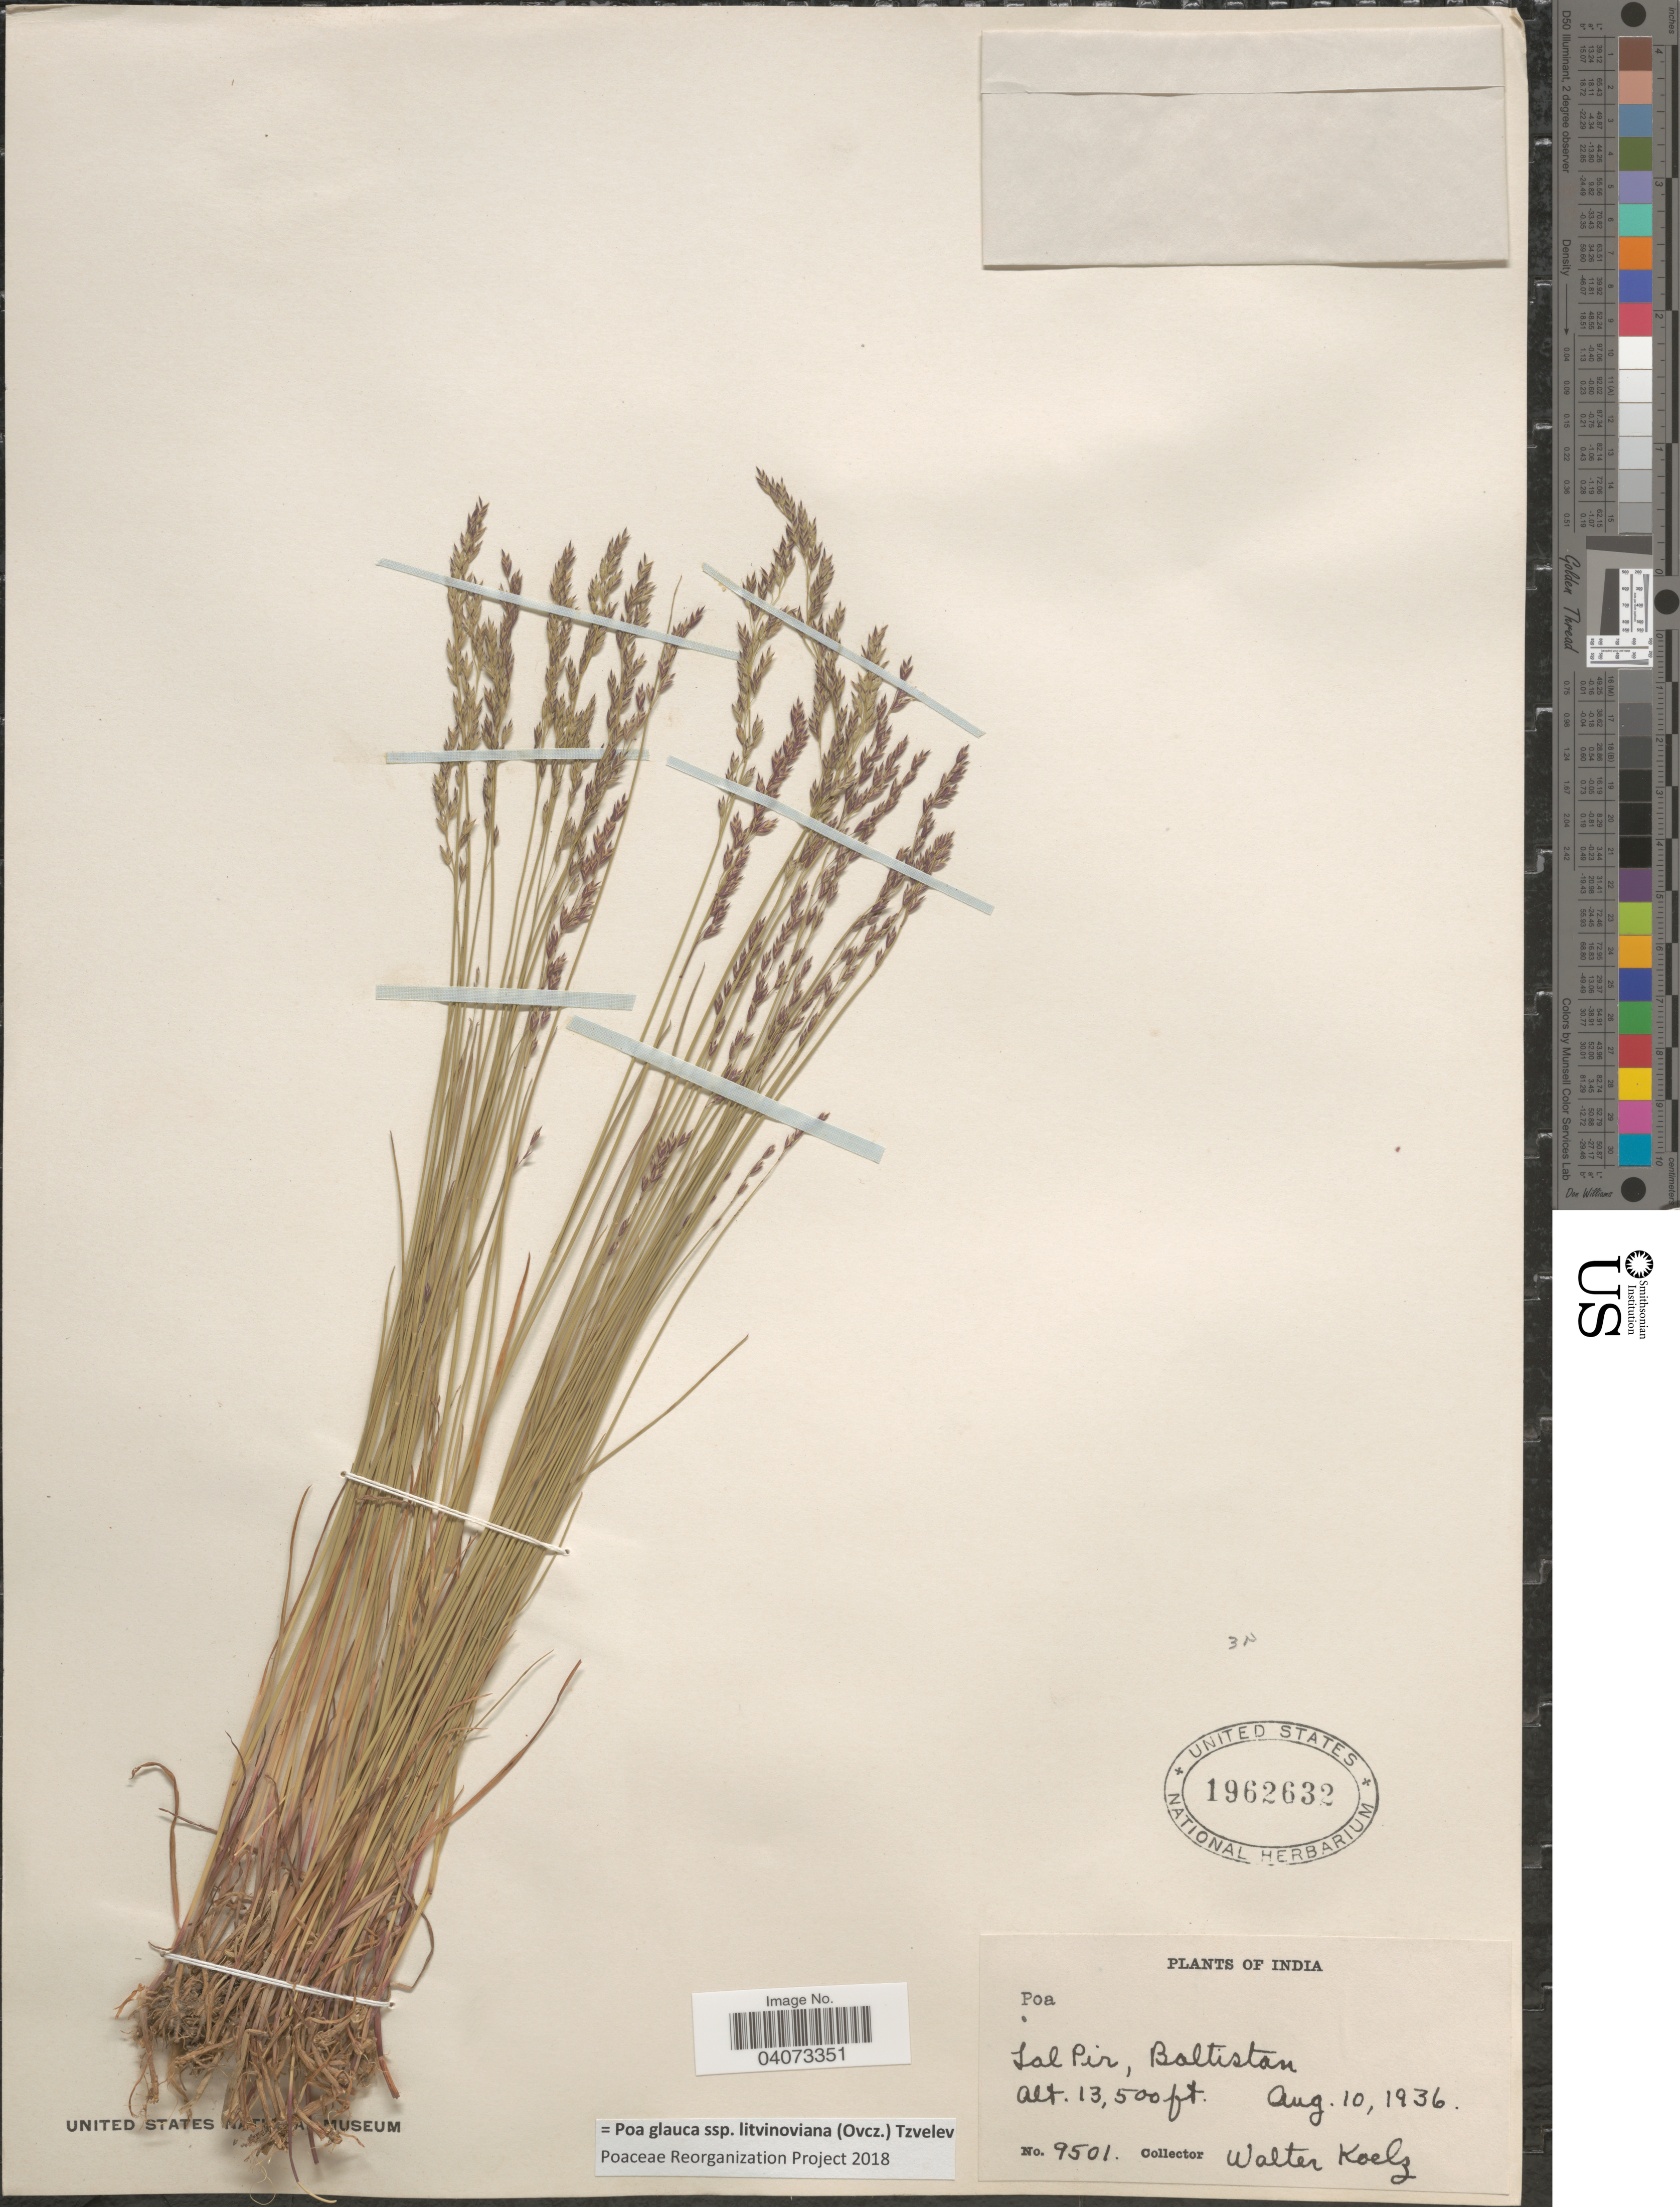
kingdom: Plantae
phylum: Tracheophyta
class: Liliopsida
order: Poales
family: Poaceae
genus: Poa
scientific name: Poa glauca subsp. litvinoviana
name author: (Ovcz.) Tzvelev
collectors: W. N. Koelz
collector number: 9501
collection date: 1936-08-10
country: Pakistan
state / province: Gilgit-Baltistan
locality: Sal Pir, Baltistan.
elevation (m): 4115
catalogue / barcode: US 1962632